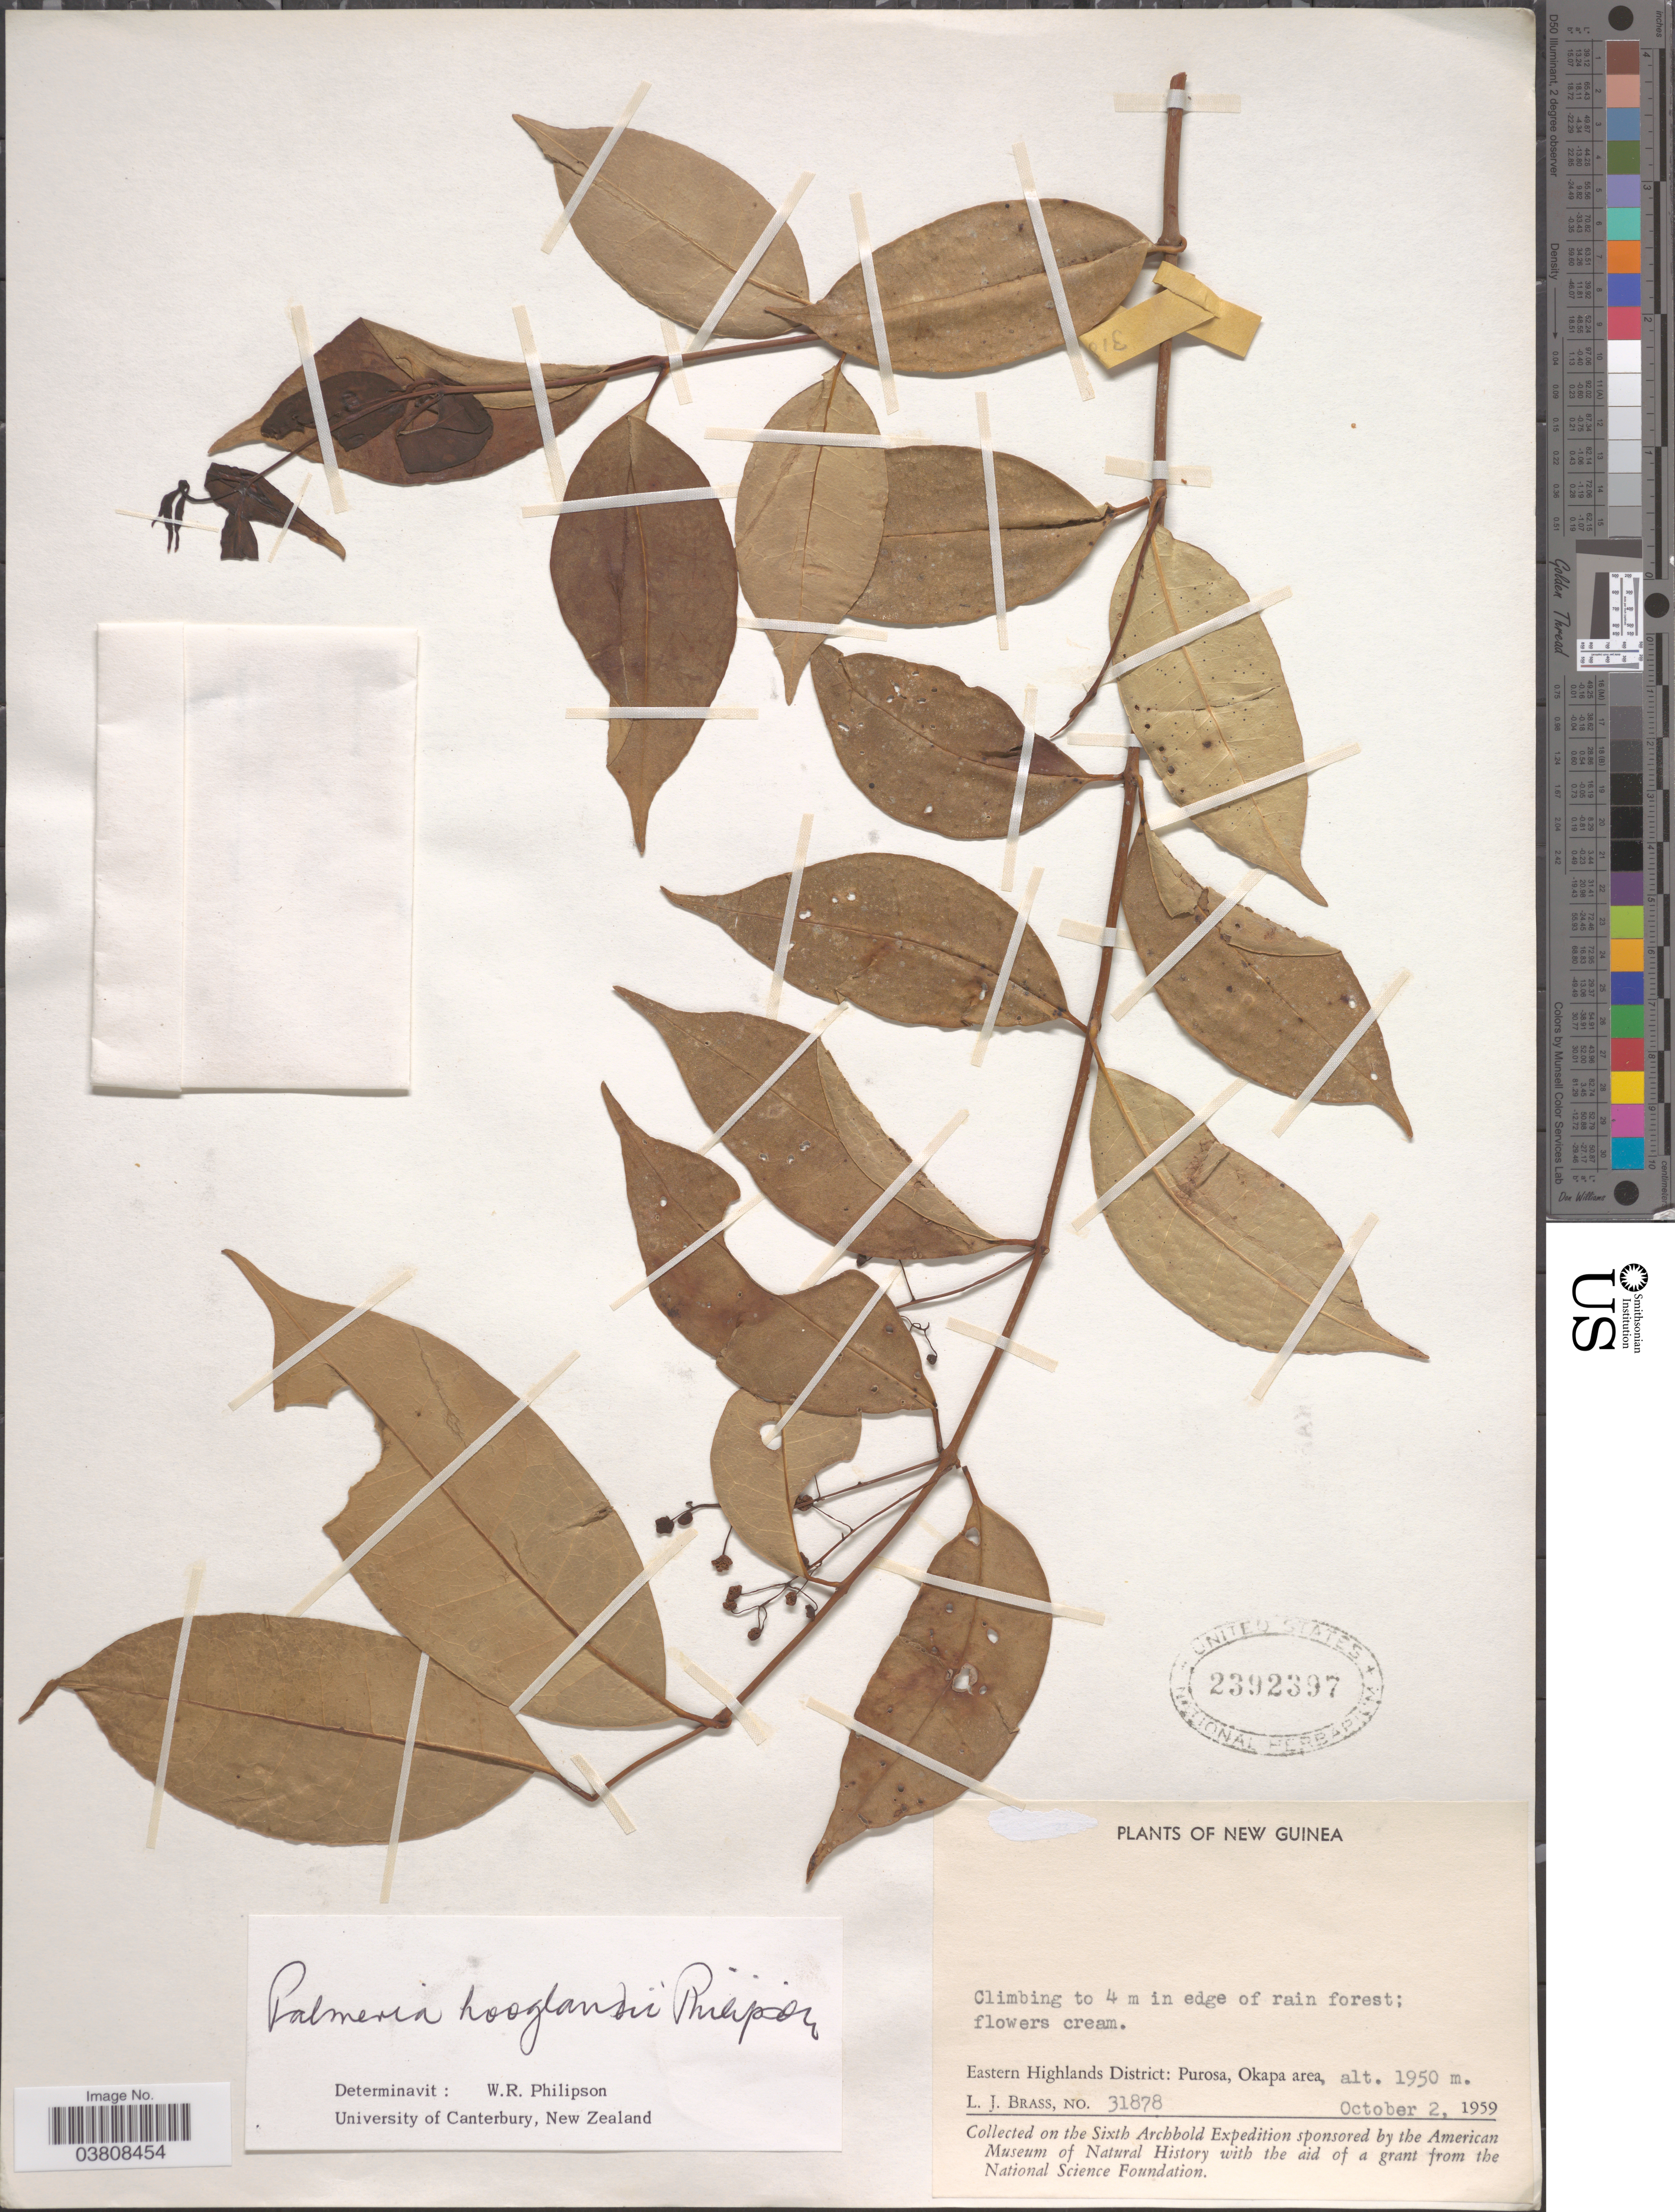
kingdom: Plantae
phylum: Tracheophyta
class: Magnoliopsida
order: Laurales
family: Monimiaceae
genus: Palmeria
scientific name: Palmeria hooglandii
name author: Philipson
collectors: L. J. Brass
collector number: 31878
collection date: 1959-10-02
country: Papua New Guinea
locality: New Guinea. Eastern Highlands District: Purosa, Okapa area.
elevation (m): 1950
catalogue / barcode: US 2392397